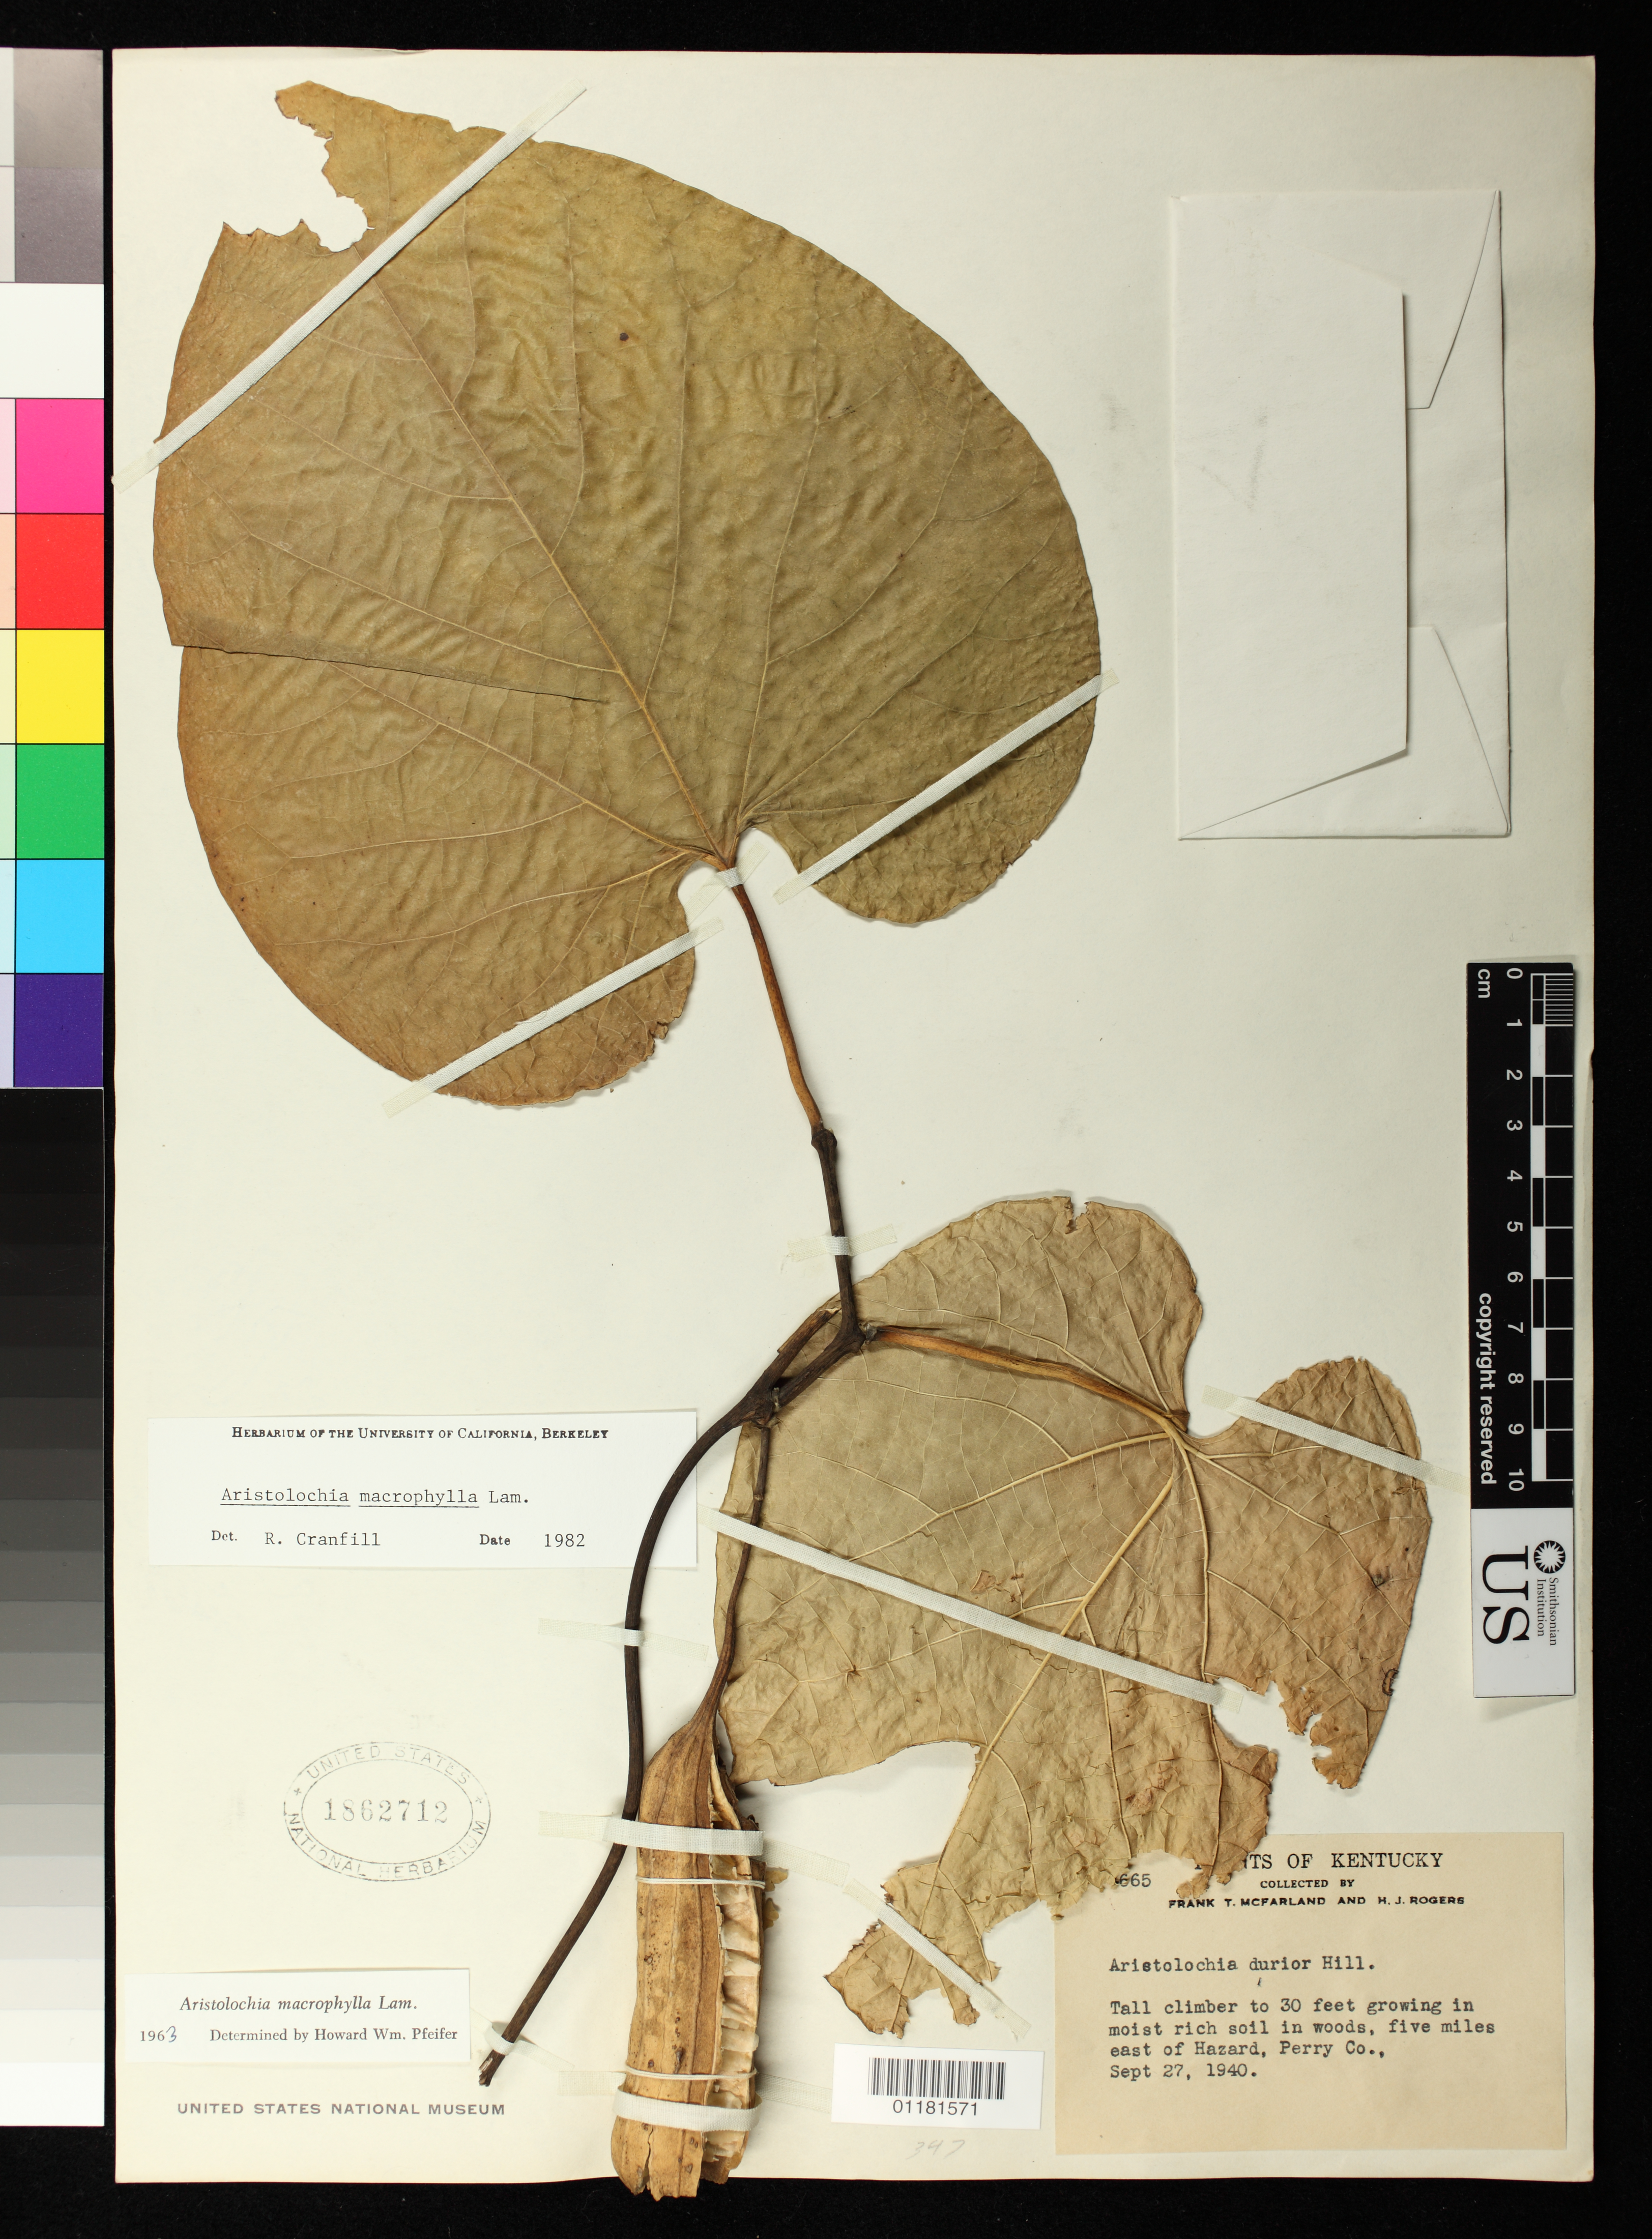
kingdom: Plantae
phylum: Tracheophyta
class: Magnoliopsida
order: Piperales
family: Aristolochiaceae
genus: Aristolochia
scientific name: Aristolochia macrophylla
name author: Lam.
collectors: F. T. McFarland & H. J. Rogers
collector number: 4665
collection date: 1940-09-27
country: United States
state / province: Kentucky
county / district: Perry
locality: Five miles east of Hazard, Perry County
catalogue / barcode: US 1862712